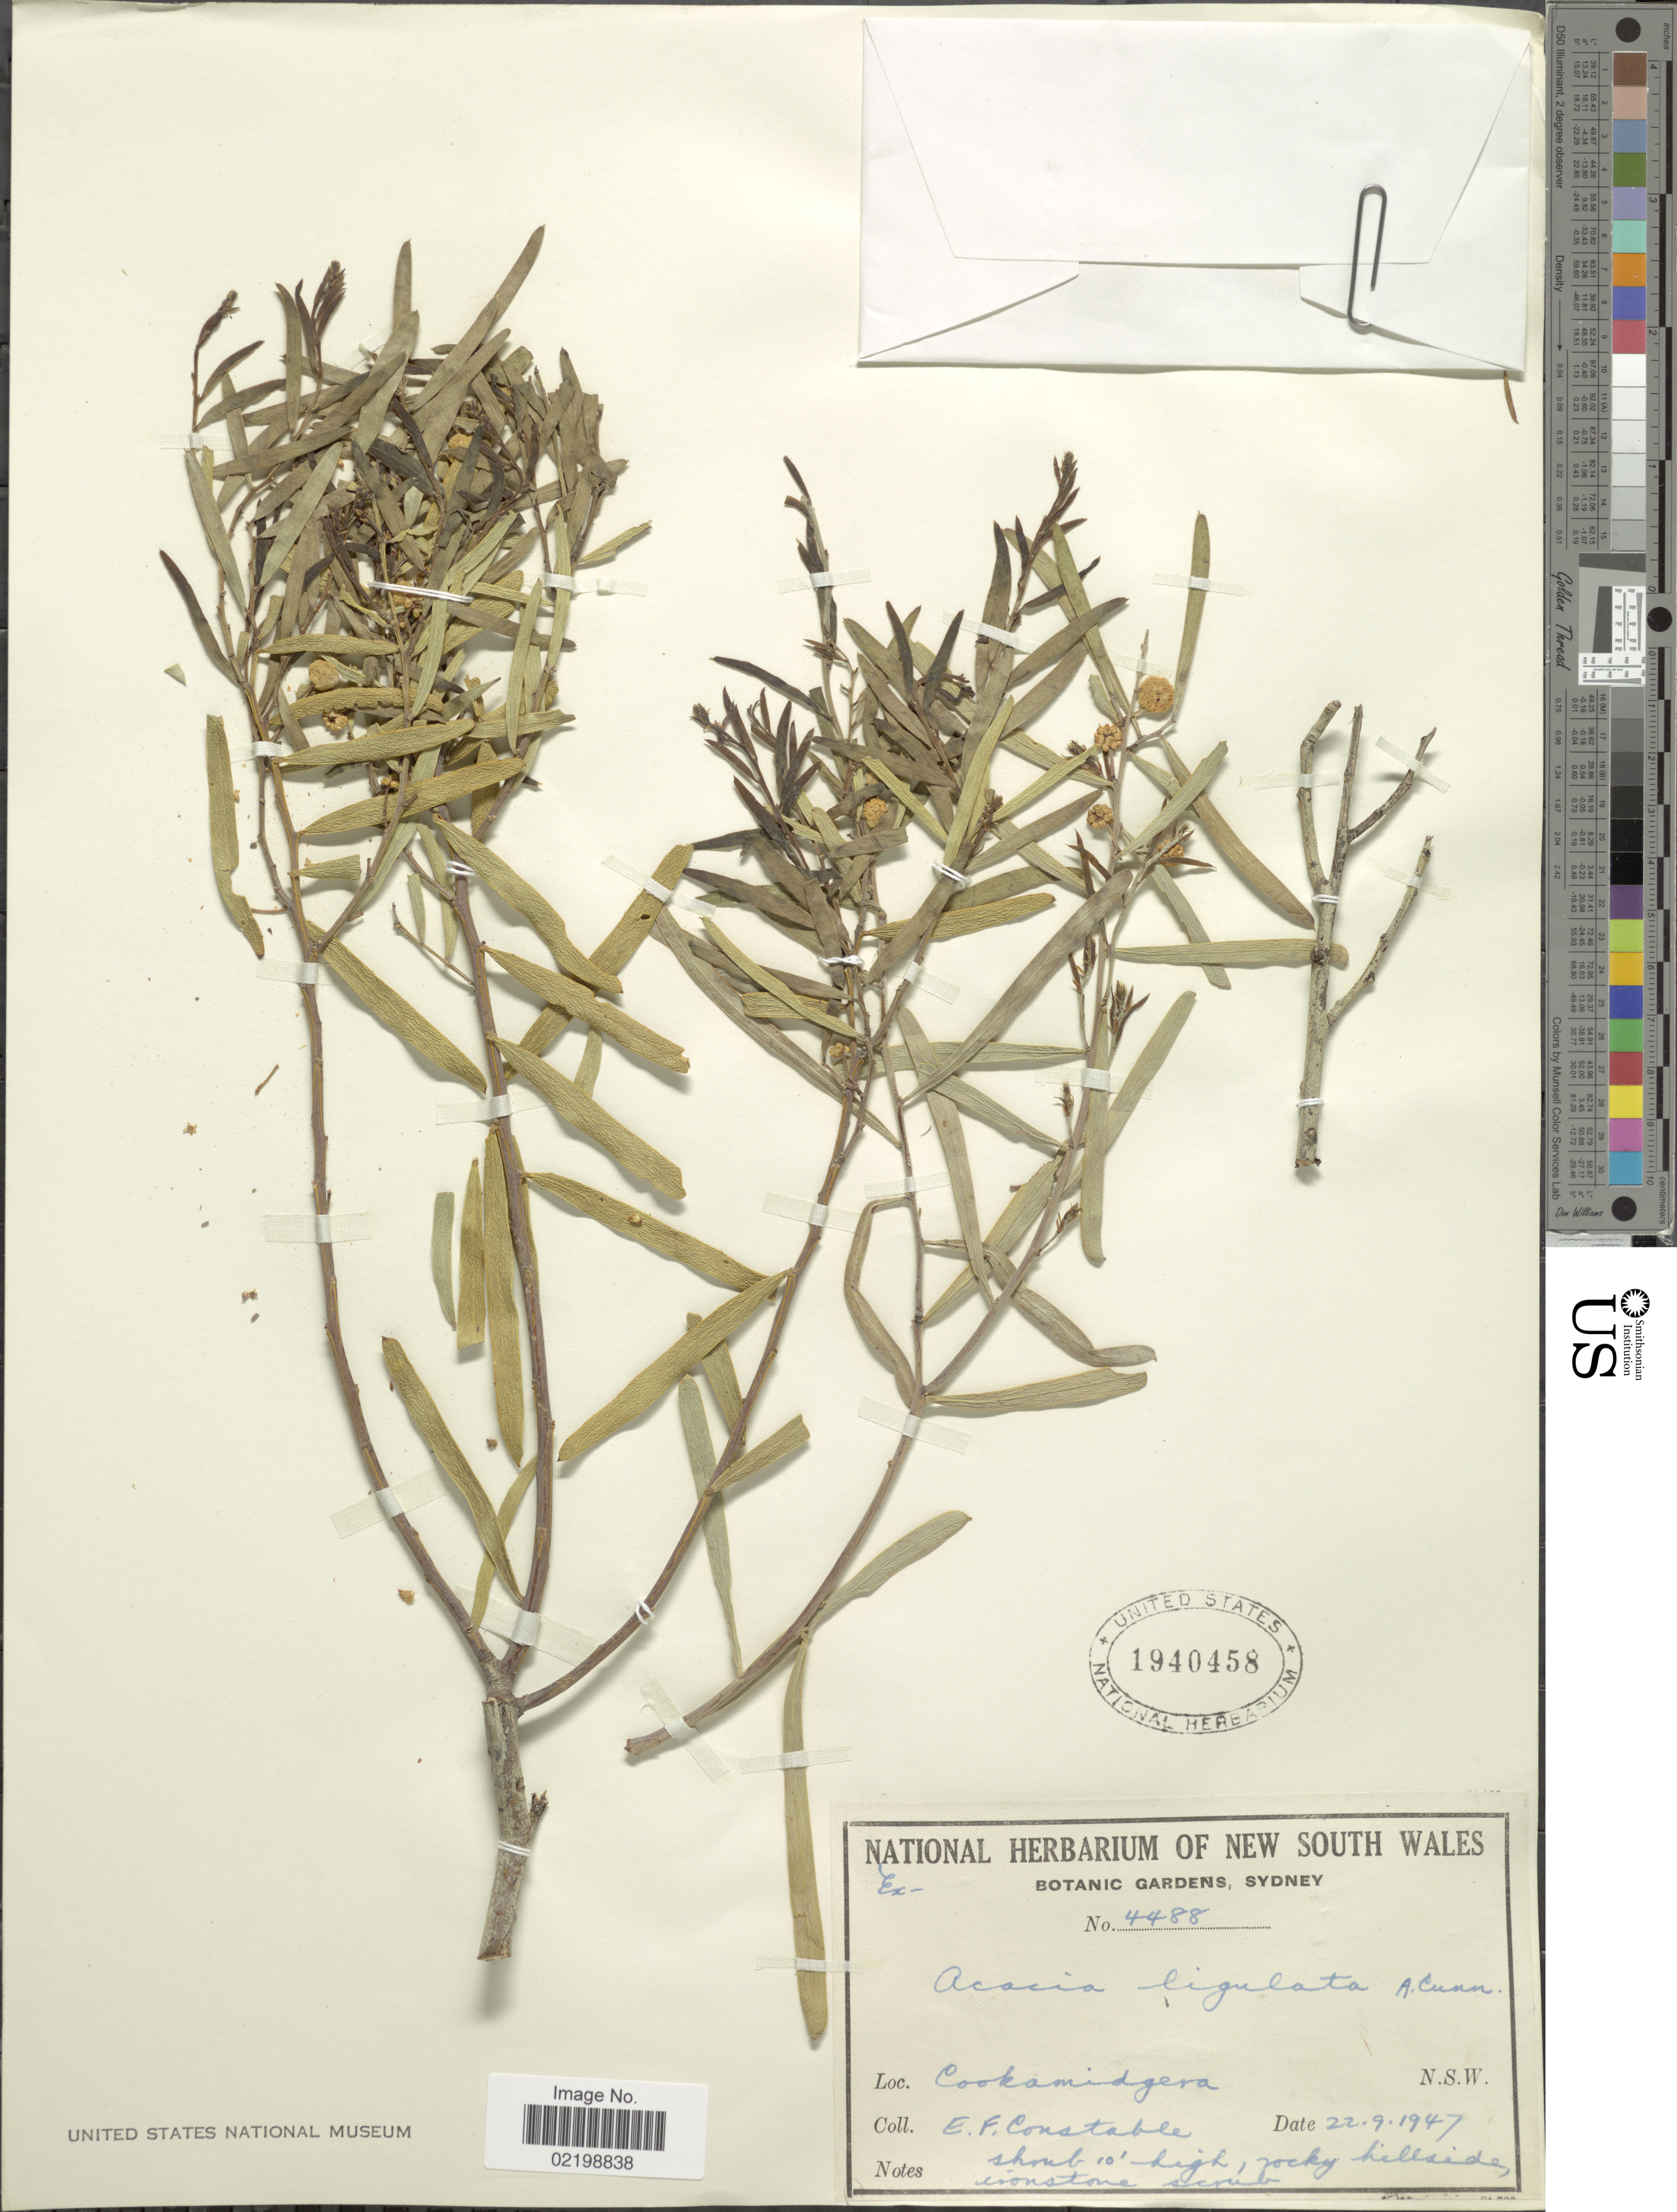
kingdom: Plantae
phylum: Tracheophyta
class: Magnoliopsida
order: Fabales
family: Fabaceae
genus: Acacia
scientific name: Acacia ligulata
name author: Benth.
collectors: E. F. Constable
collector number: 4488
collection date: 1947-09-22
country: Australia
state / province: New South Wales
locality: Cookamidgera, N.S.W.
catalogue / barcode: US 1940458